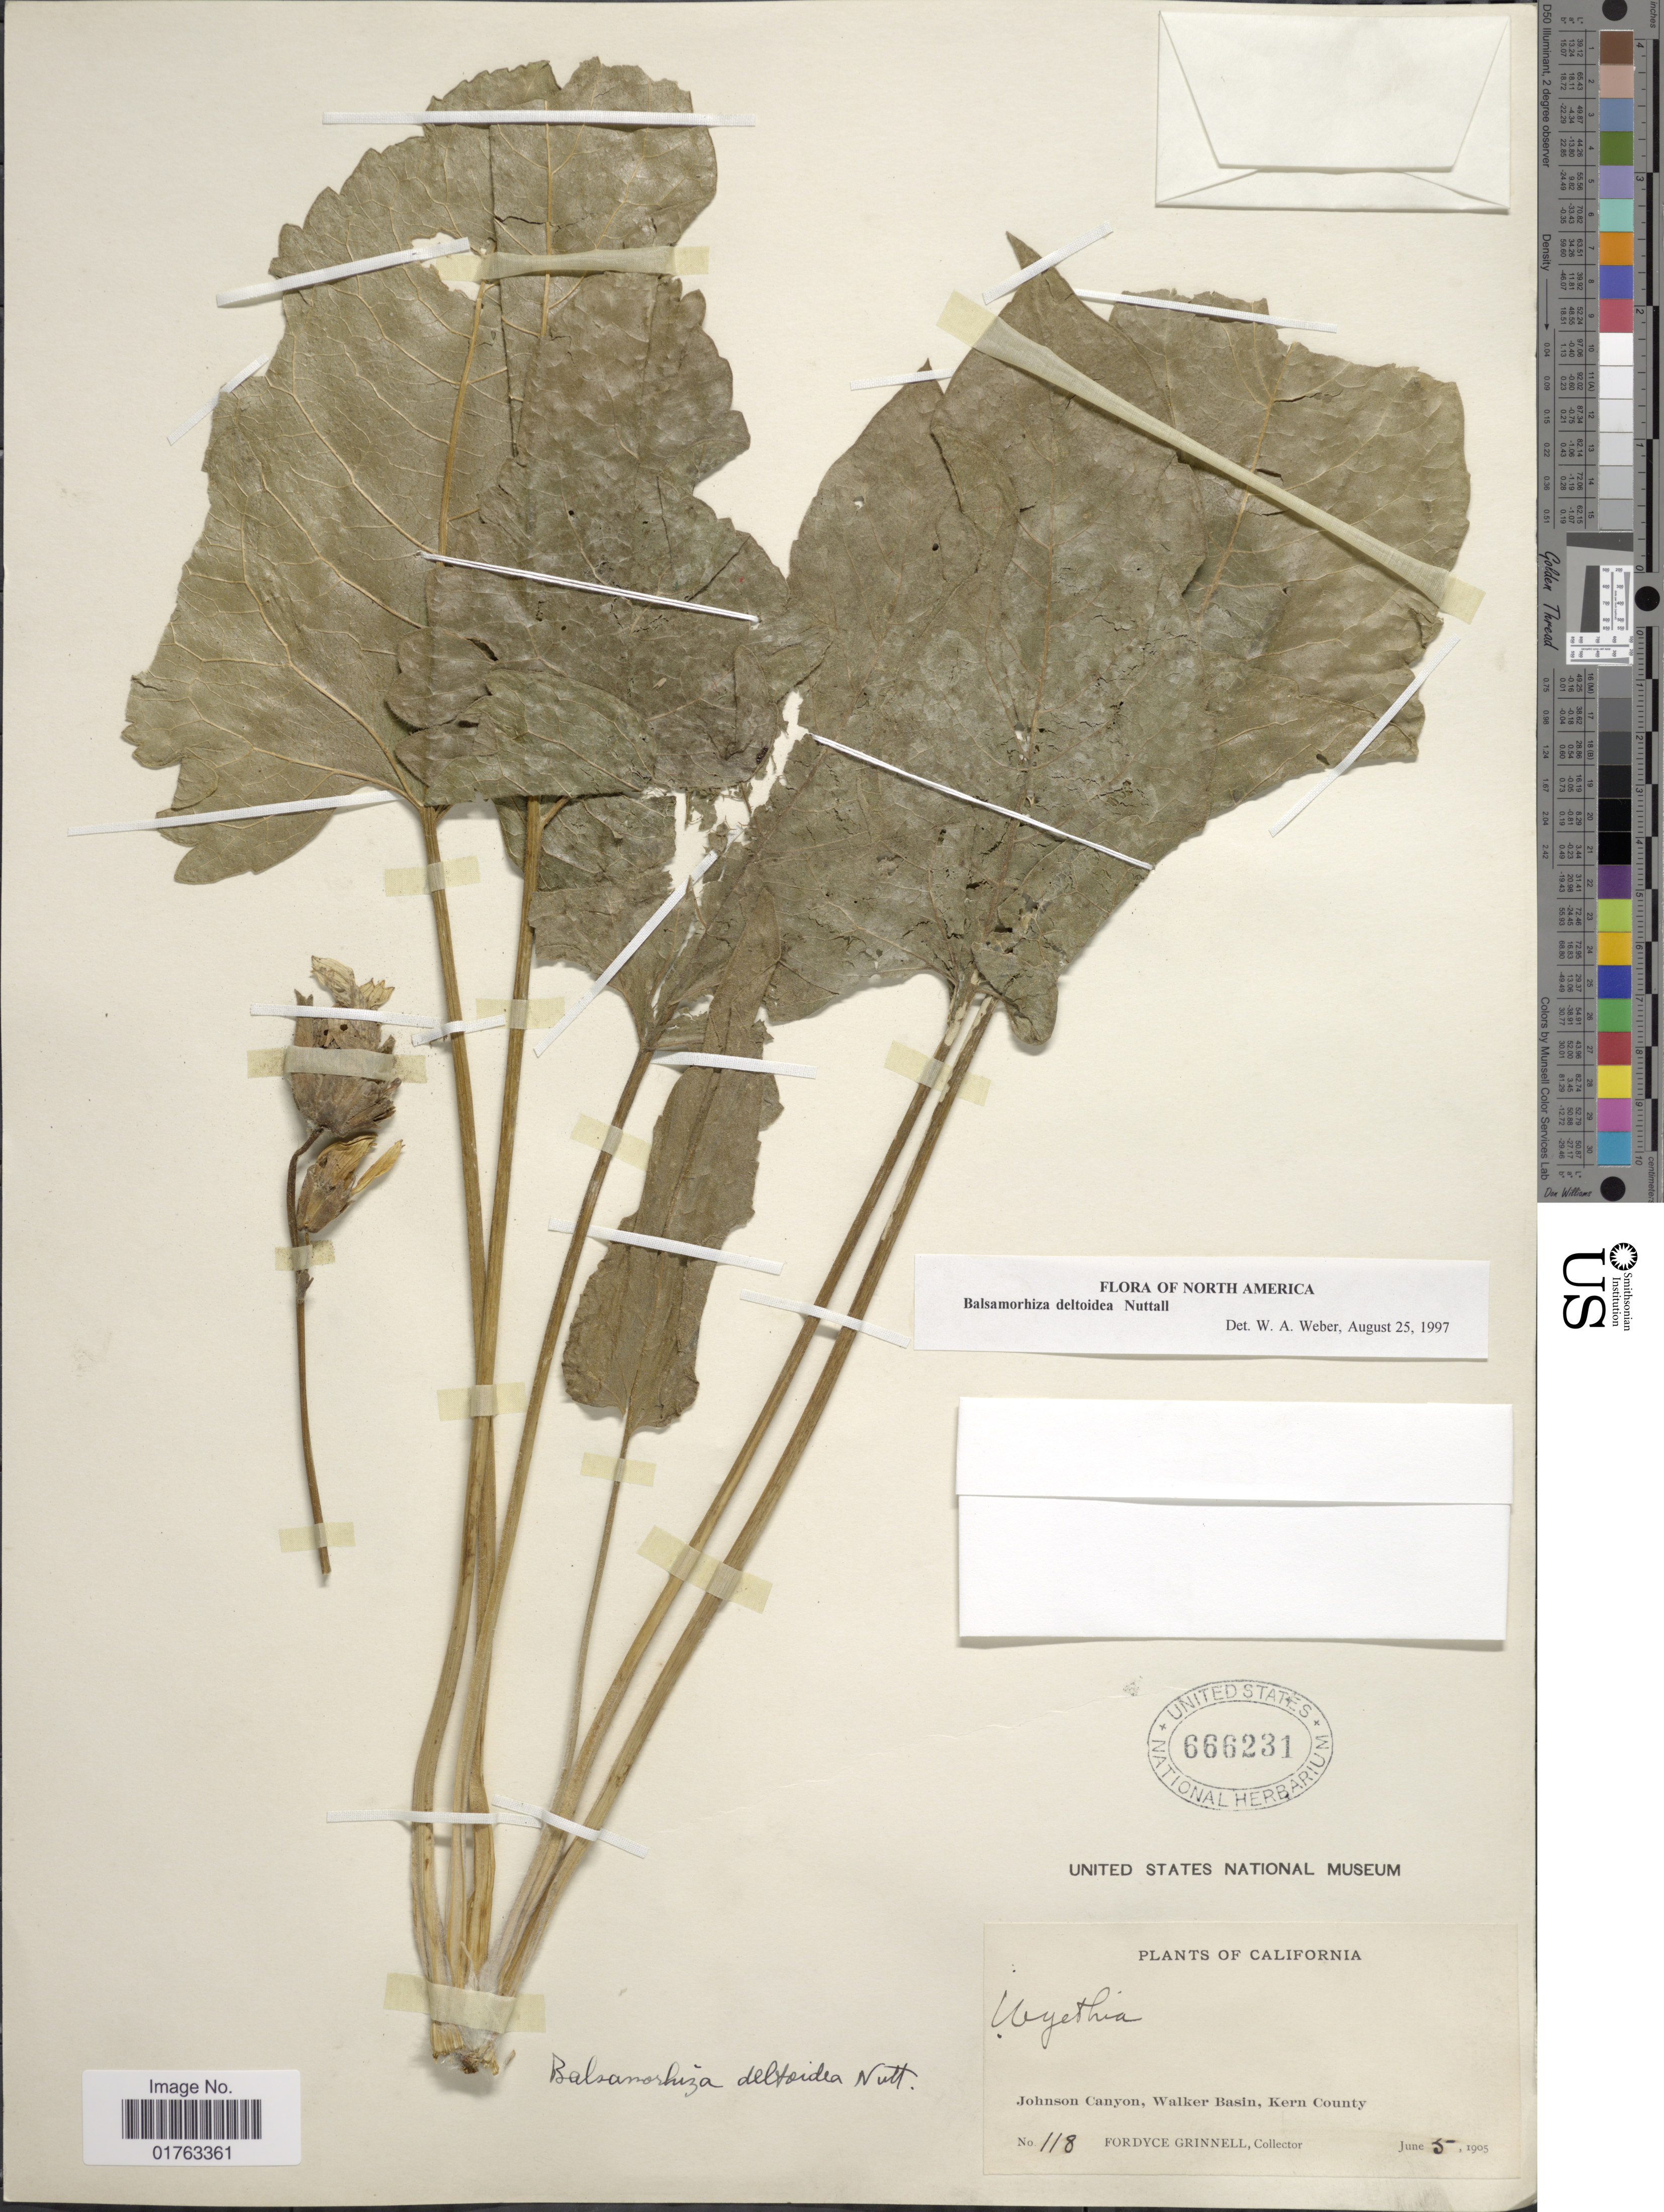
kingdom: Plantae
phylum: Tracheophyta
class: Magnoliopsida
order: Asterales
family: Asteraceae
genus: Balsamorhiza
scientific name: Balsamorhiza deltoidea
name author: Nutt.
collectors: F. Grinnell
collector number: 118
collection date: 1905-06-05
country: United States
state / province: California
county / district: Kern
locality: Johnson Canyon, Walker Basin, Kern County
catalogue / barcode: US 666231